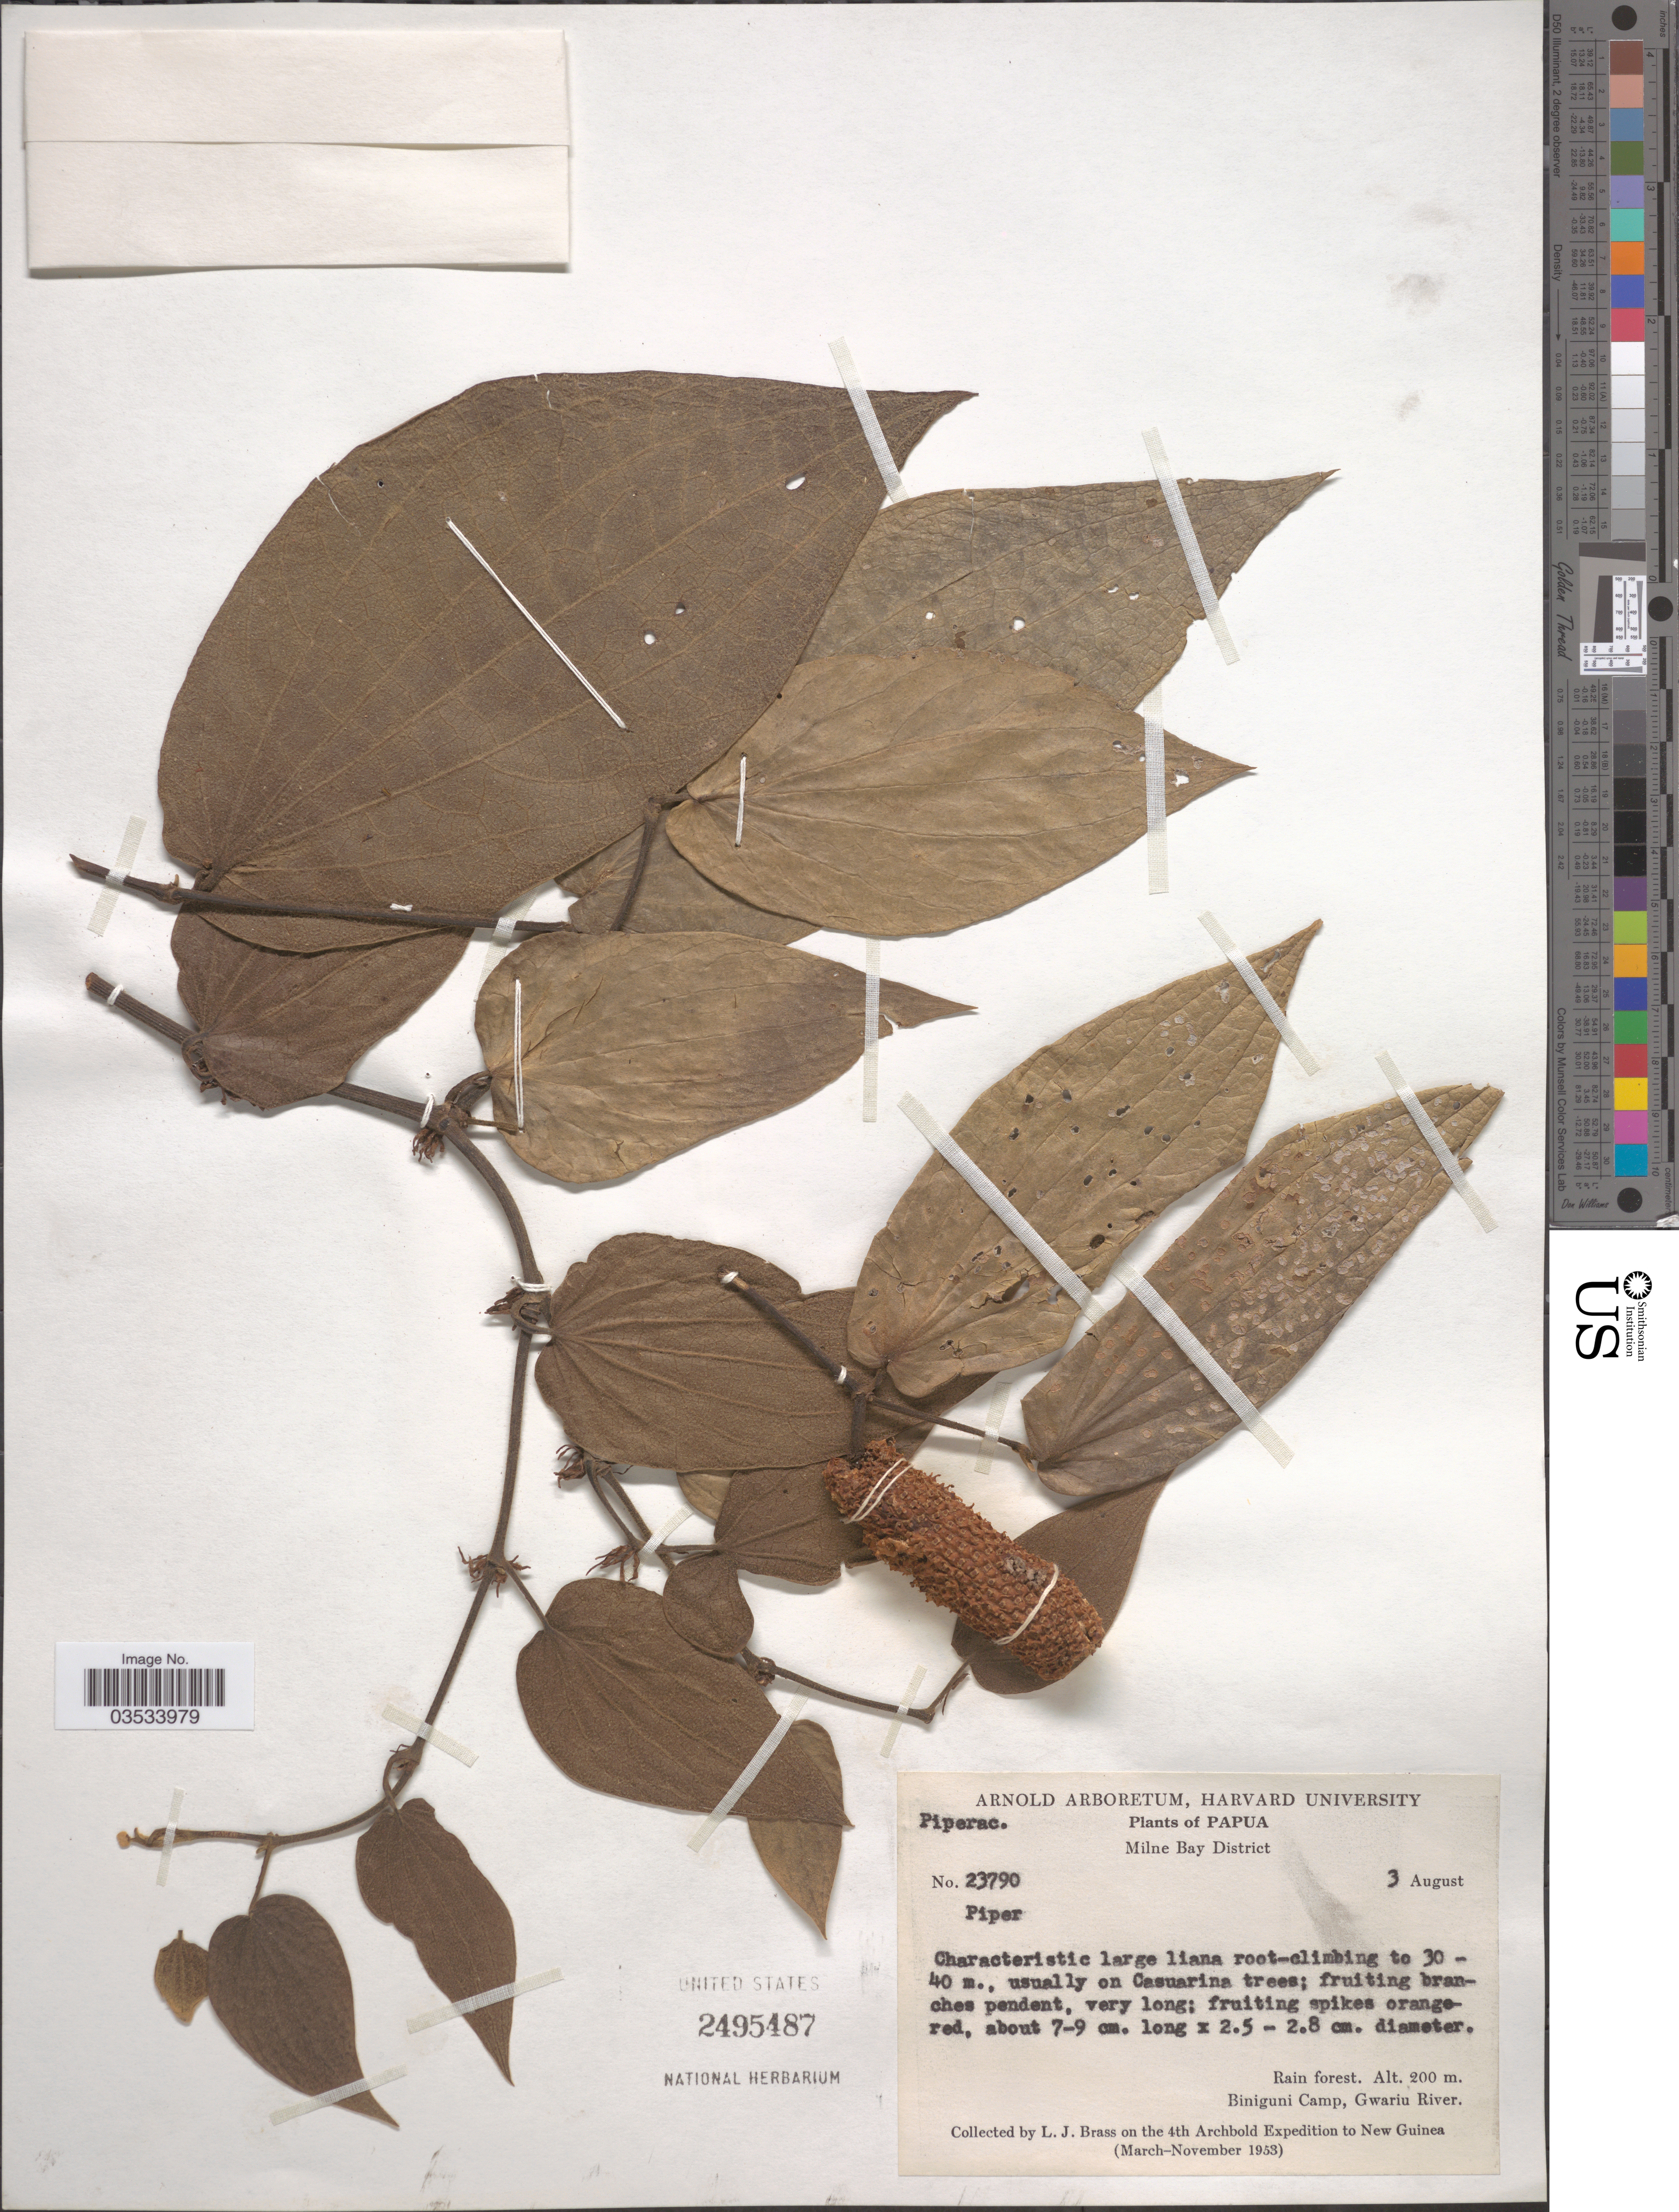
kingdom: Plantae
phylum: Tracheophyta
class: Magnoliopsida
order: Piperales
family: Piperaceae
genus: Piper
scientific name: Piper sp.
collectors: L. J. Brass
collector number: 23790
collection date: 1953-08-03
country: Papua New Guinea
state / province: Milne Bay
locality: Papua. Milne Bay District. Biniguni Camp, Gwariu River. New Guinea.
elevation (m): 200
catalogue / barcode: US 2495487